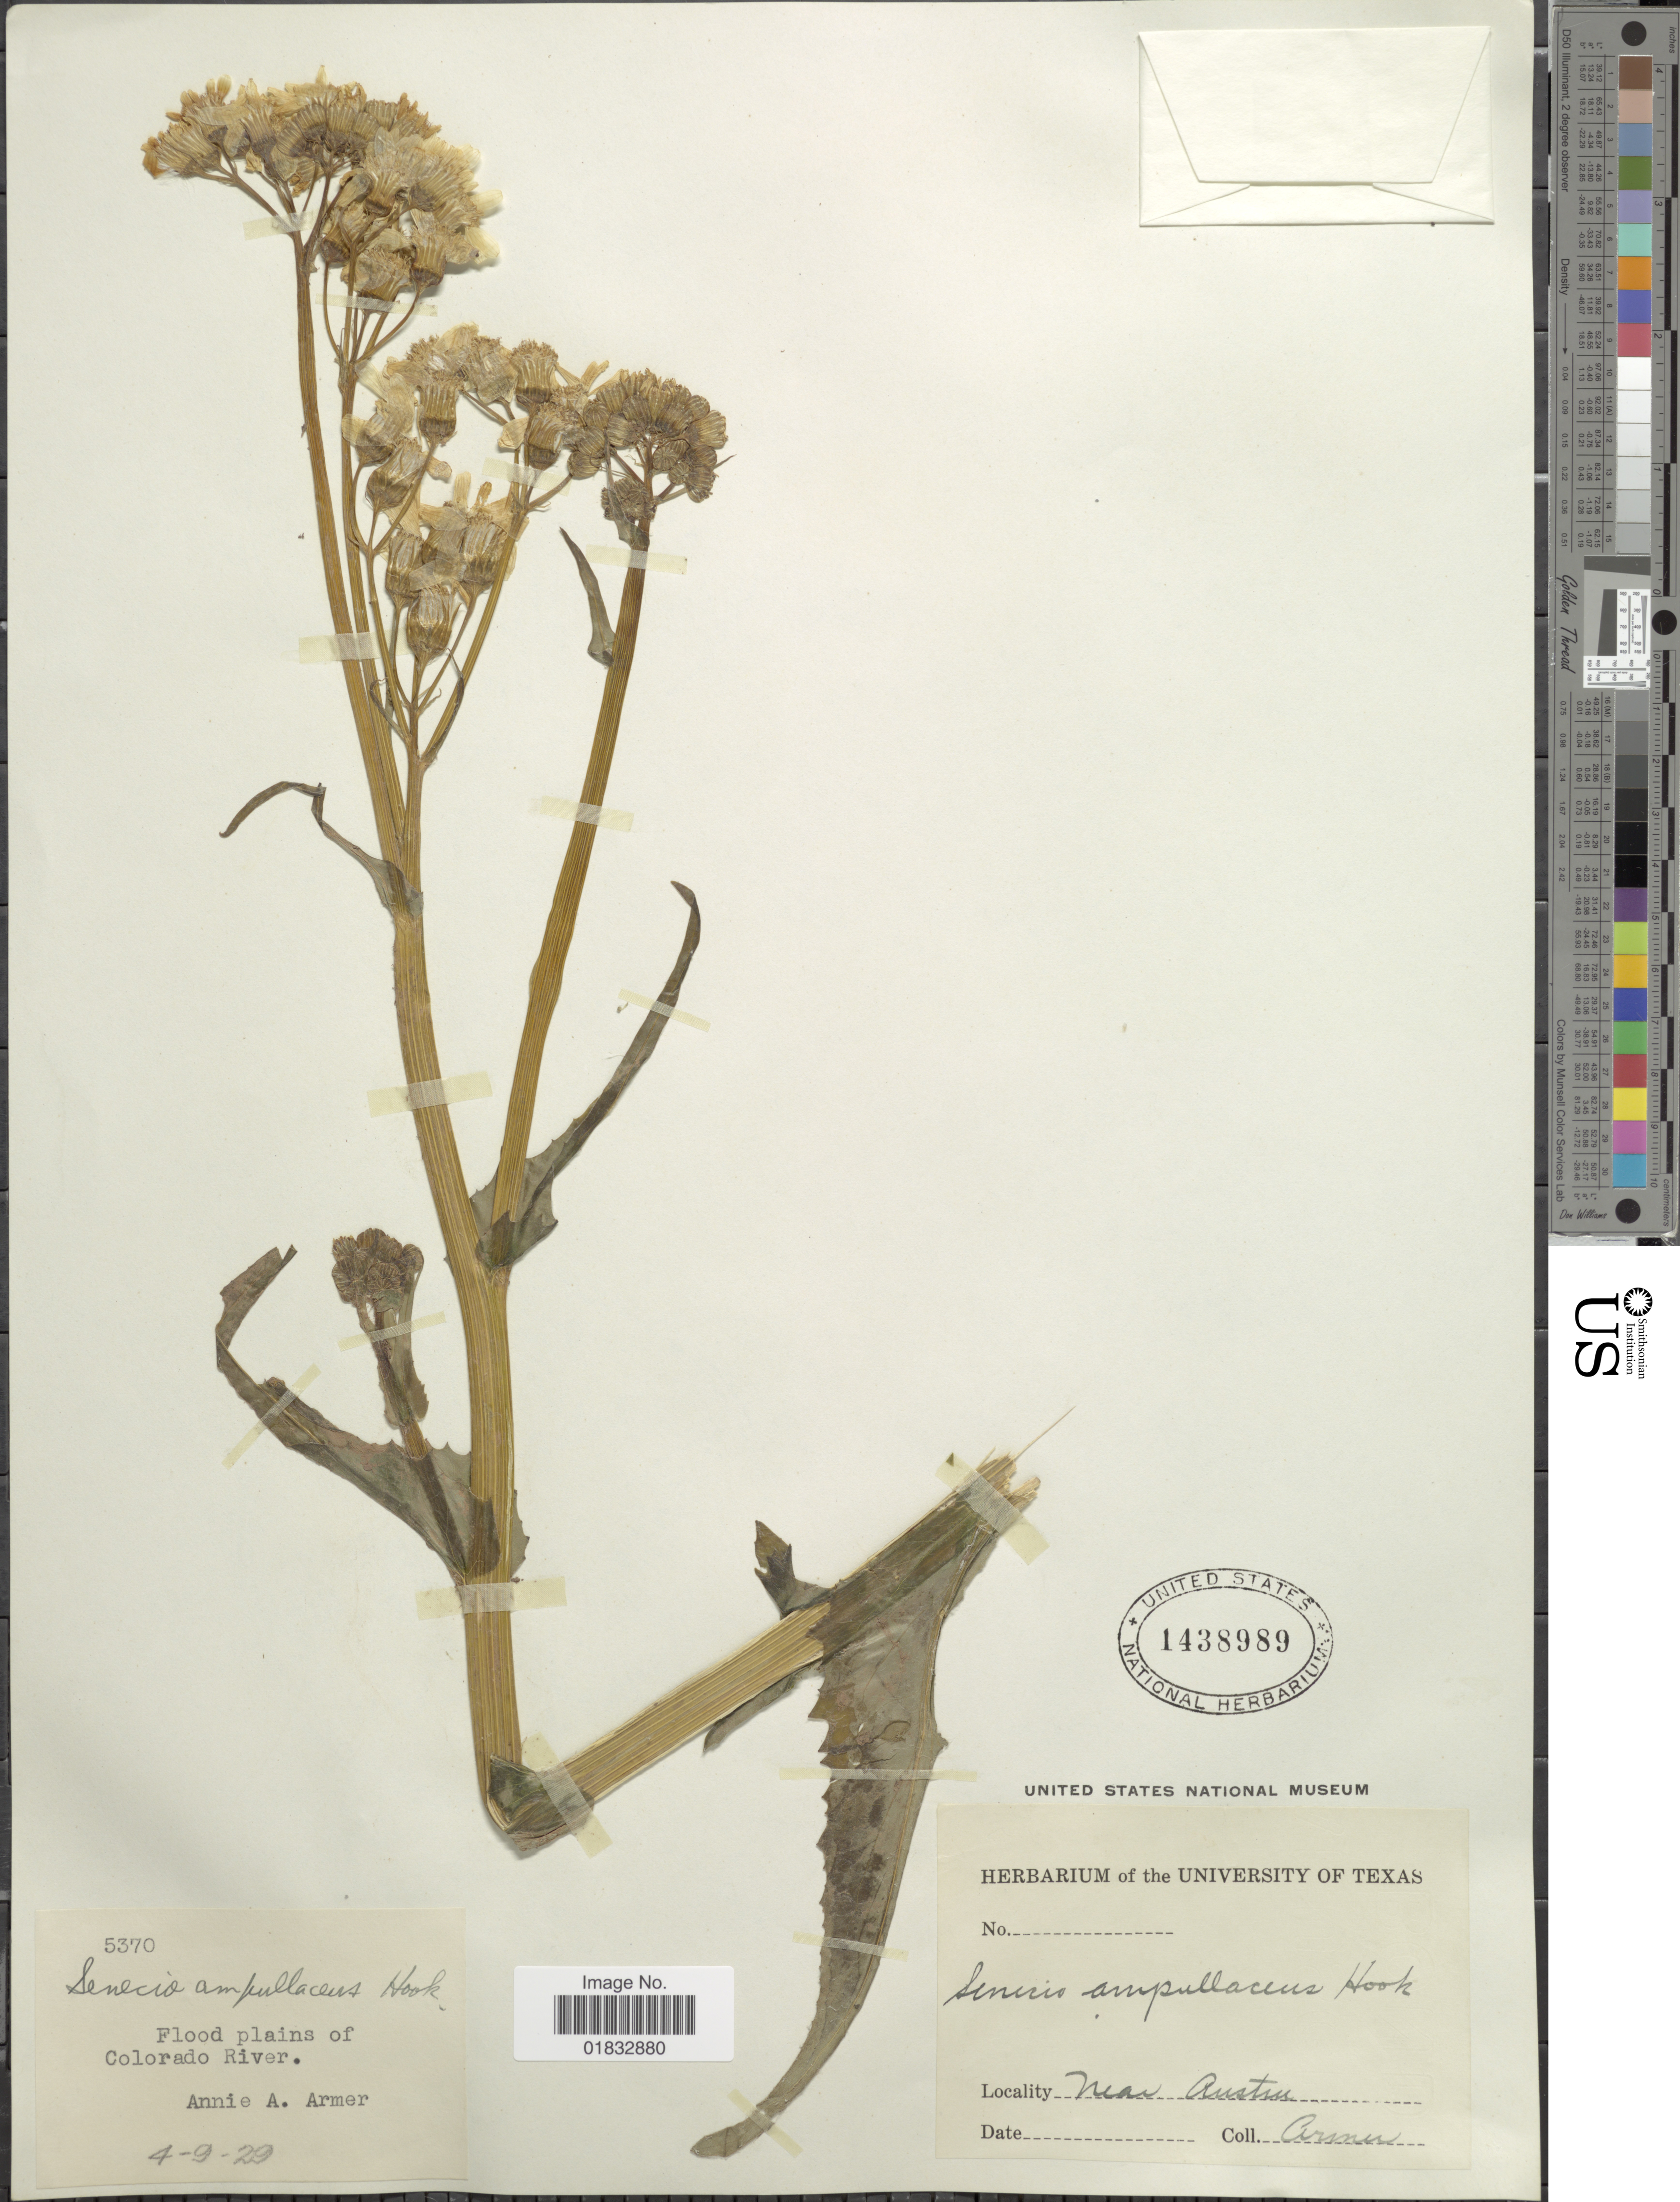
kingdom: Plantae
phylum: Tracheophyta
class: Magnoliopsida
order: Asterales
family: Asteraceae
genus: Senecio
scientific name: Senecio ampullaceus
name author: Hook.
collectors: A. Armer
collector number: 5370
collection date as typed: Transcribed d/m/y: 9/4/29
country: United States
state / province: Colorado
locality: Flood plains of Colorado River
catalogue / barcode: US 1438989